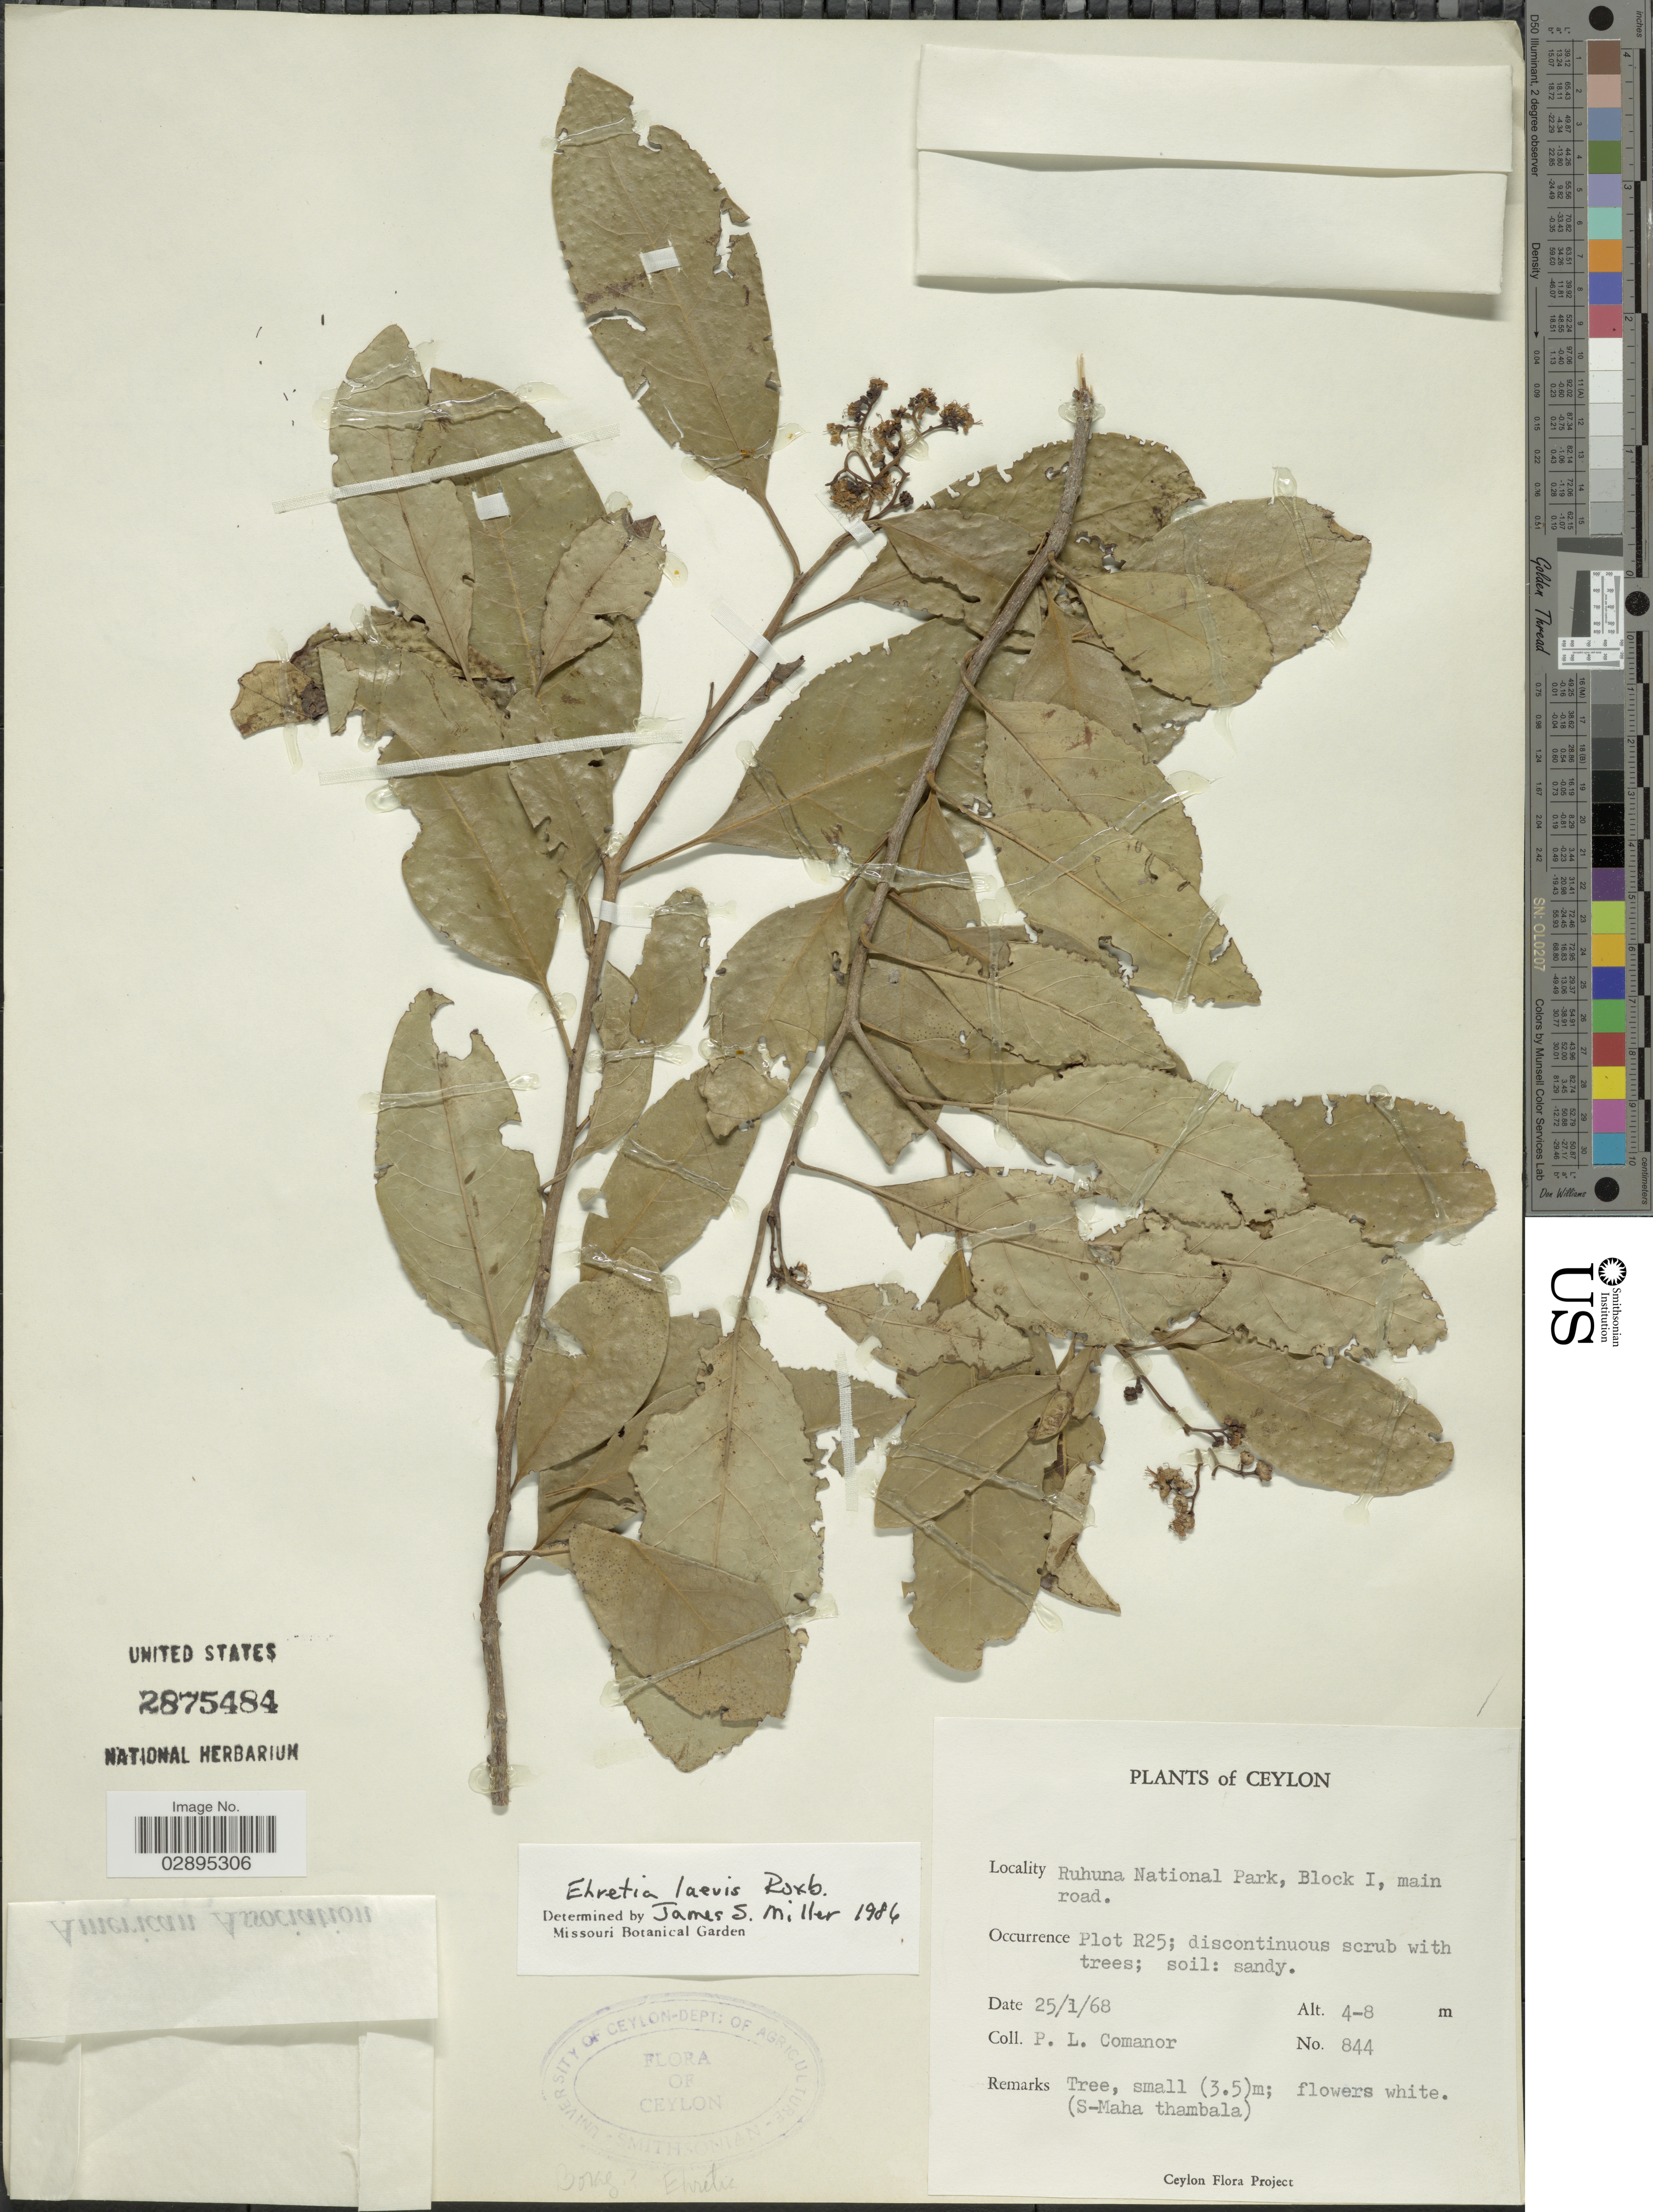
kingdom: Plantae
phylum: Tracheophyta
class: Magnoliopsida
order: Boraginales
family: Ehretiaceae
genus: Ehretia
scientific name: Ehretia laevis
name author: Roxb.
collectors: P. Comanor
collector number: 844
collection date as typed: Transcribed d/m/y: 25/1/68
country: Sri Lanka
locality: Ceylon. Ruhuna National Park, Block I, main road. Plot R25.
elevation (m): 4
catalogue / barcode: US 2875484